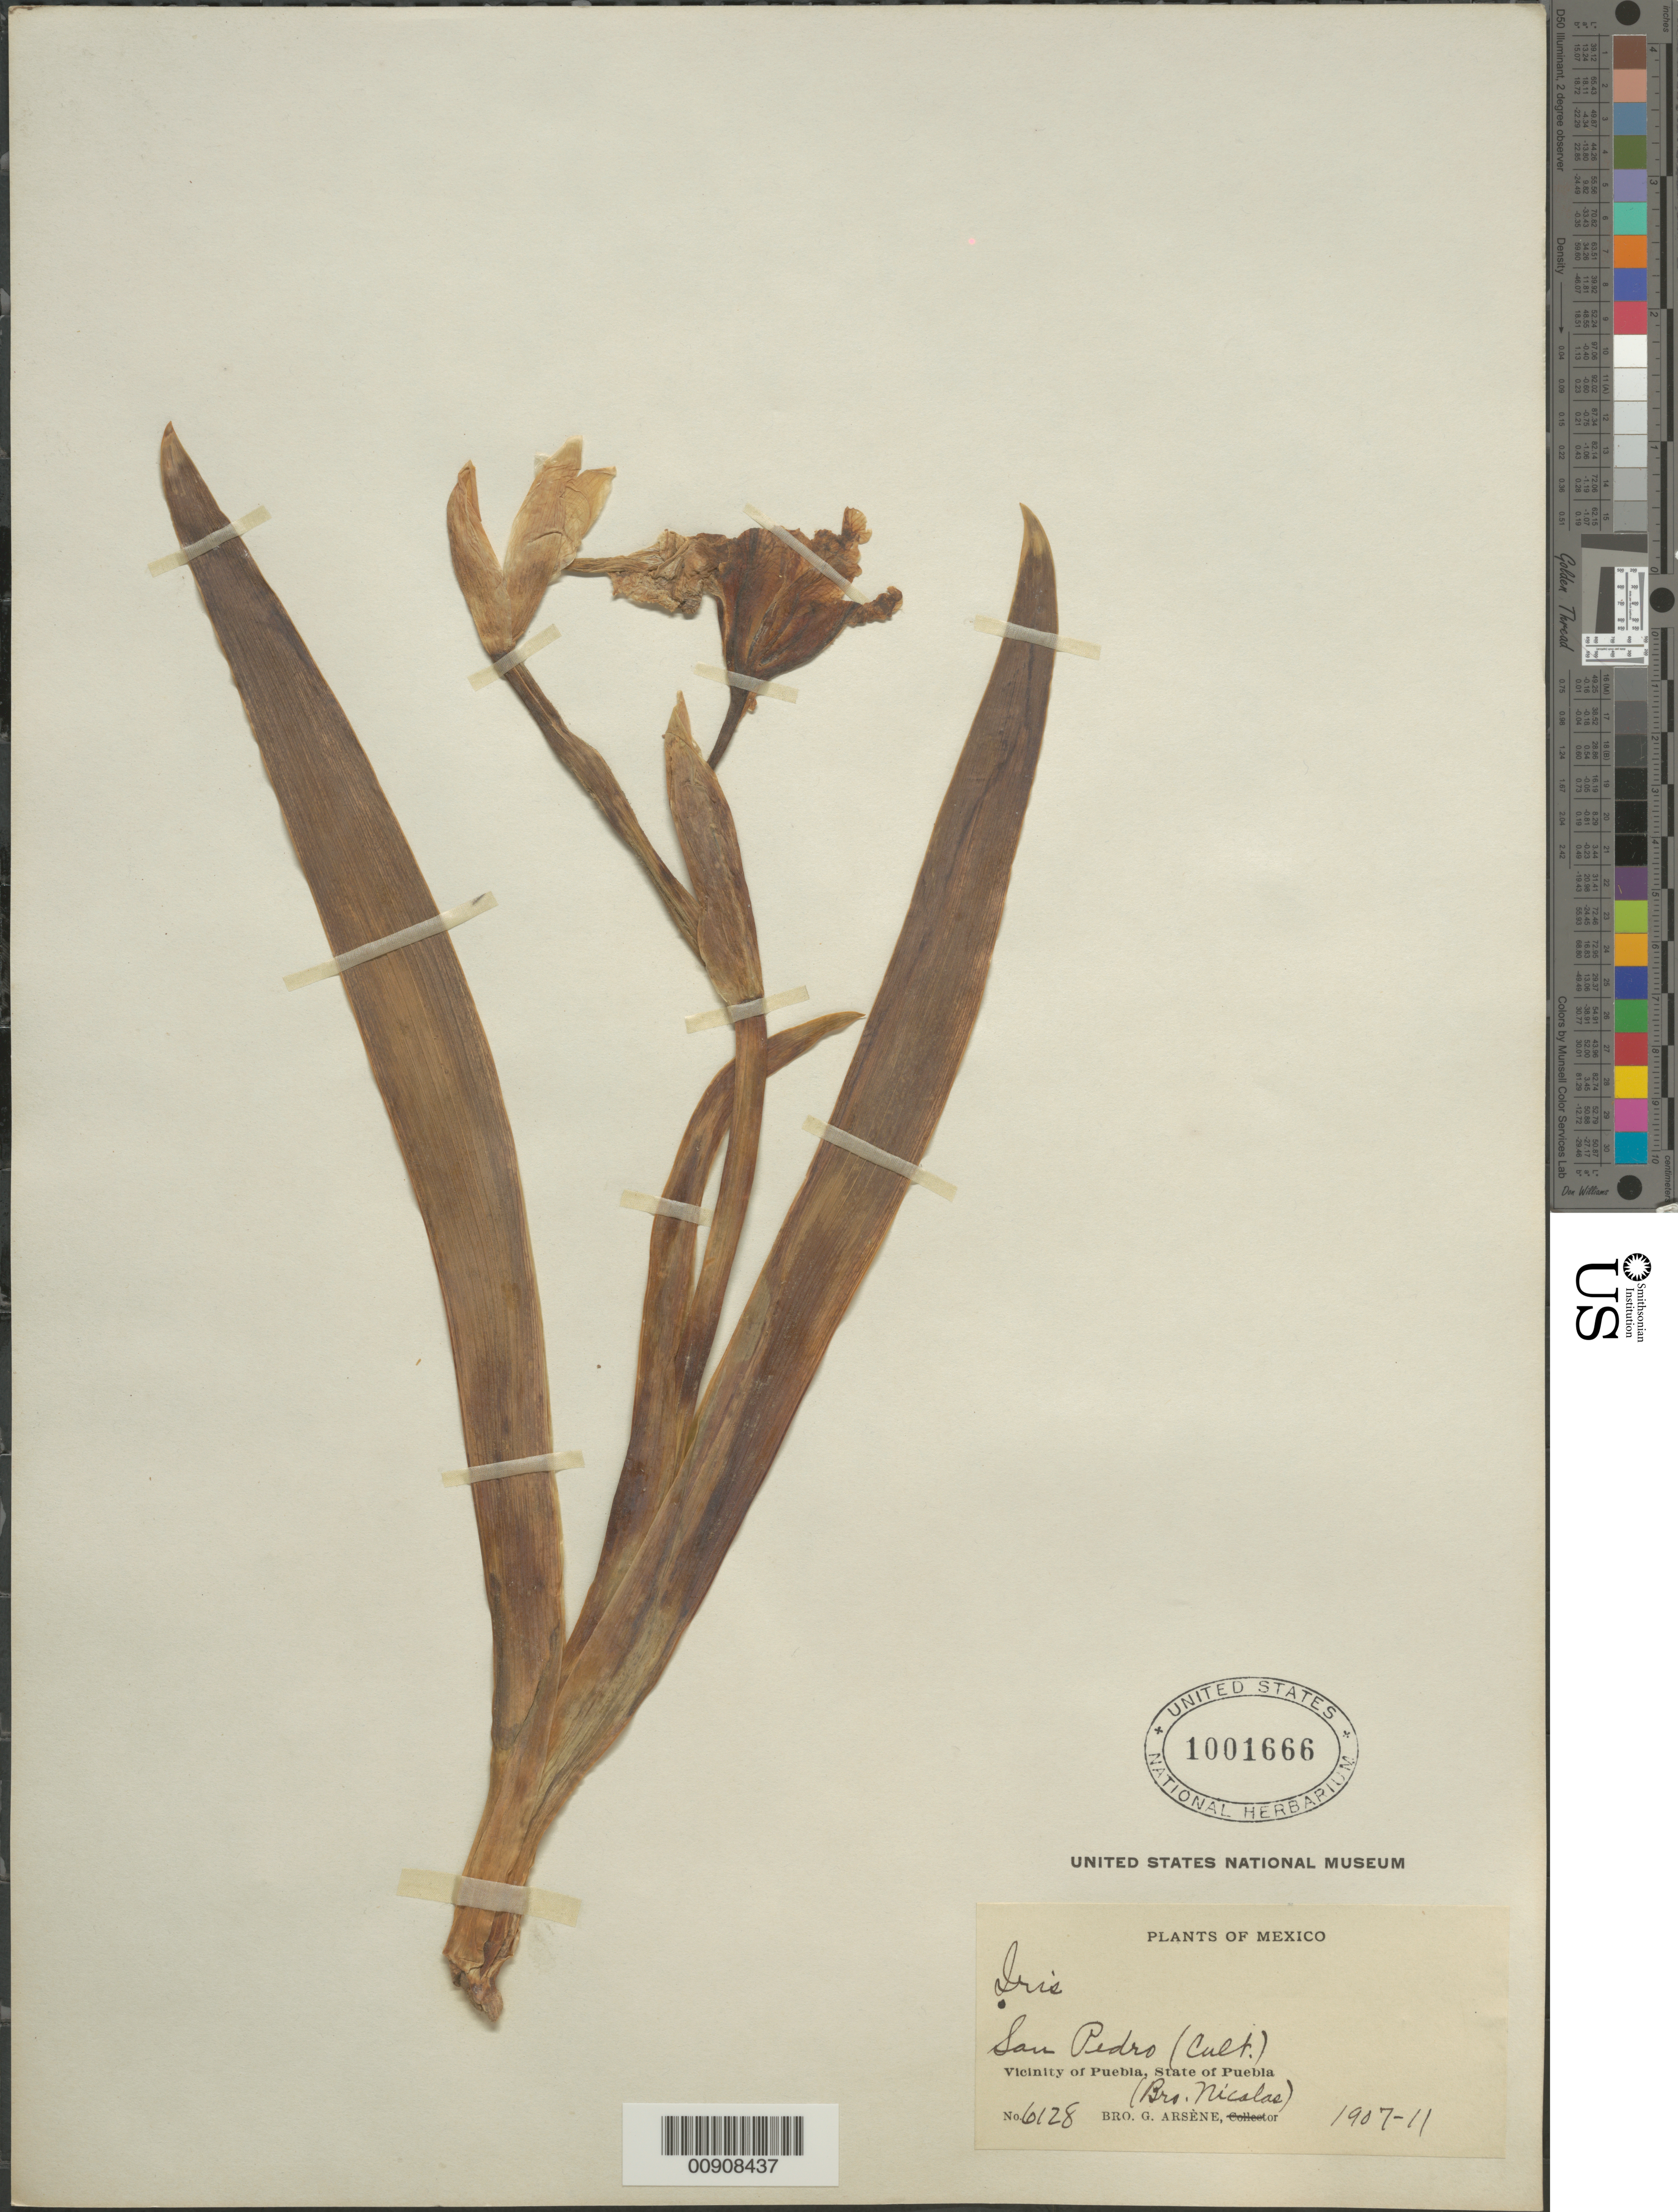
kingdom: Plantae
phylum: Tracheophyta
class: Liliopsida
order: Asparagales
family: Iridaceae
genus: Iris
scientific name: Iris sp.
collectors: B. Nicolas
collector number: Arsène, Bro. G. No. 6128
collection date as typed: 1907 to -- --- 1911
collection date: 1907/1911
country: Mexico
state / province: Puebla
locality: San Pedro. Vicinity of Puebla, State of Puebla.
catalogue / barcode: US 1001666